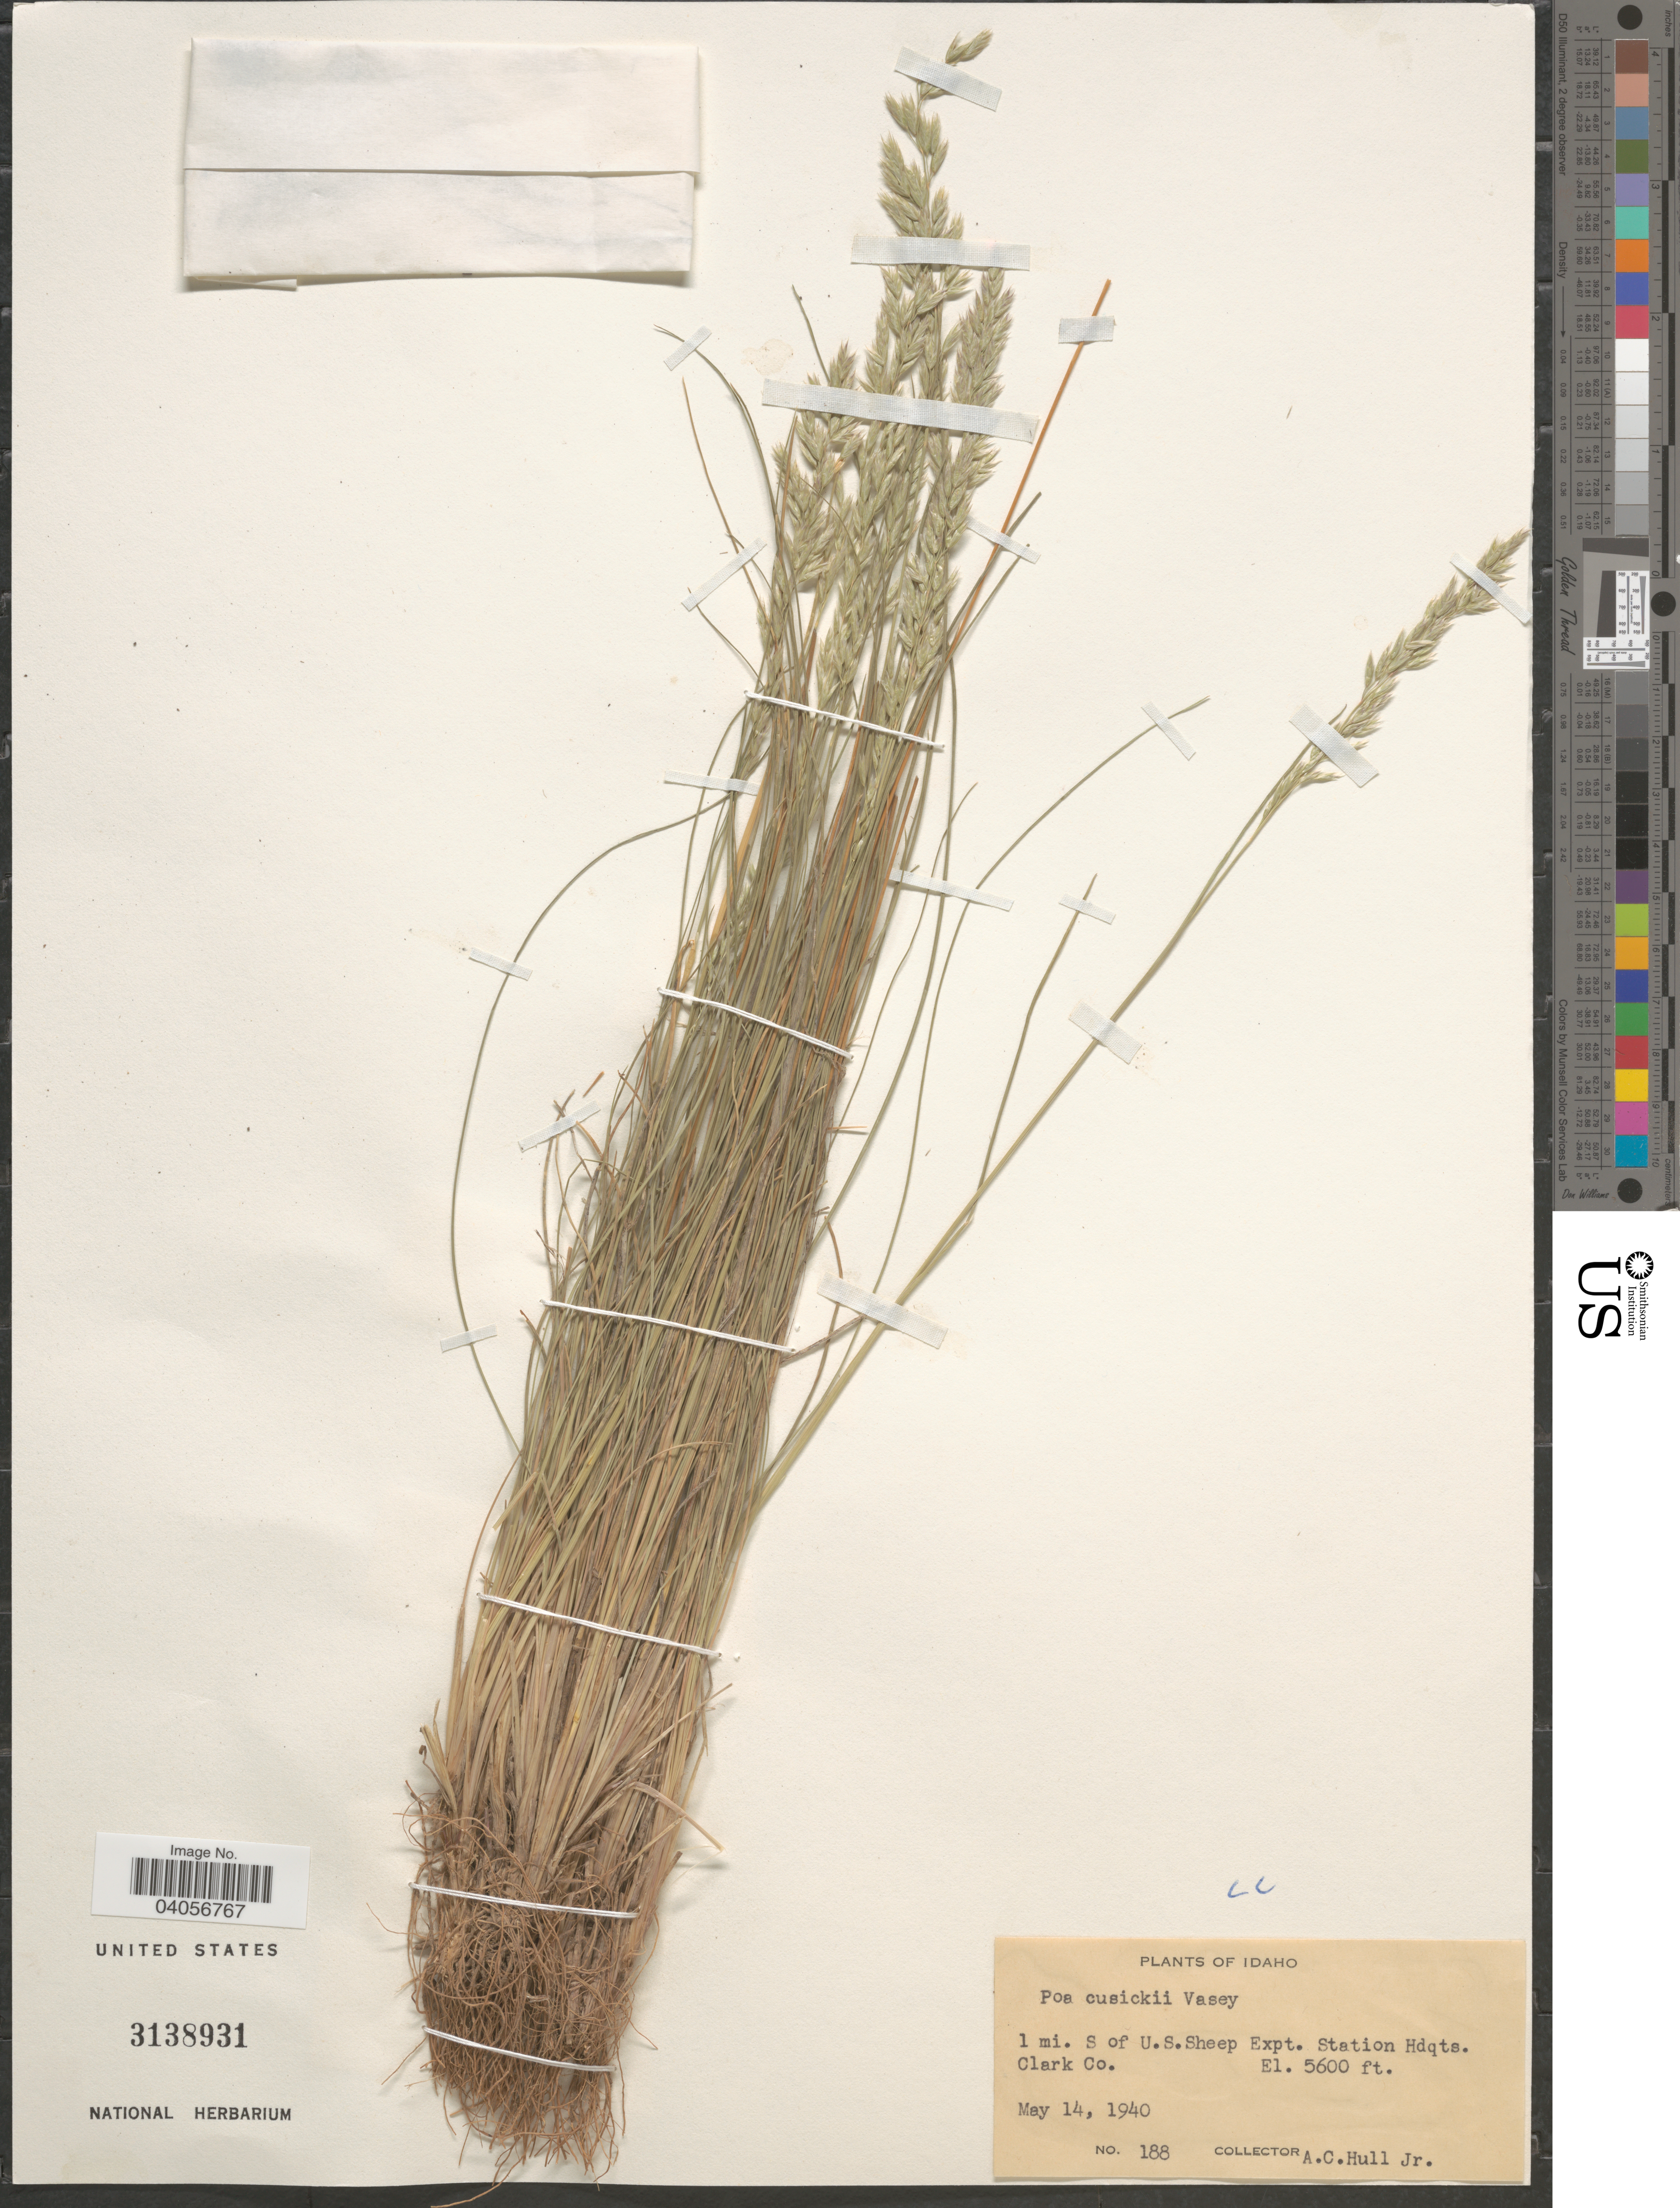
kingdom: Plantae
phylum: Tracheophyta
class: Liliopsida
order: Poales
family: Poaceae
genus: Poa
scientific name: Poa cusickii subsp. cusickii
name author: Vasey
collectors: A. Hull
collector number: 188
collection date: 1940-05-14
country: United States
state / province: Idaho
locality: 1 mi. S of U.S. Sheep Expt. Station Hdqts. Clark Co.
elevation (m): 1707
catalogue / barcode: US 3138931